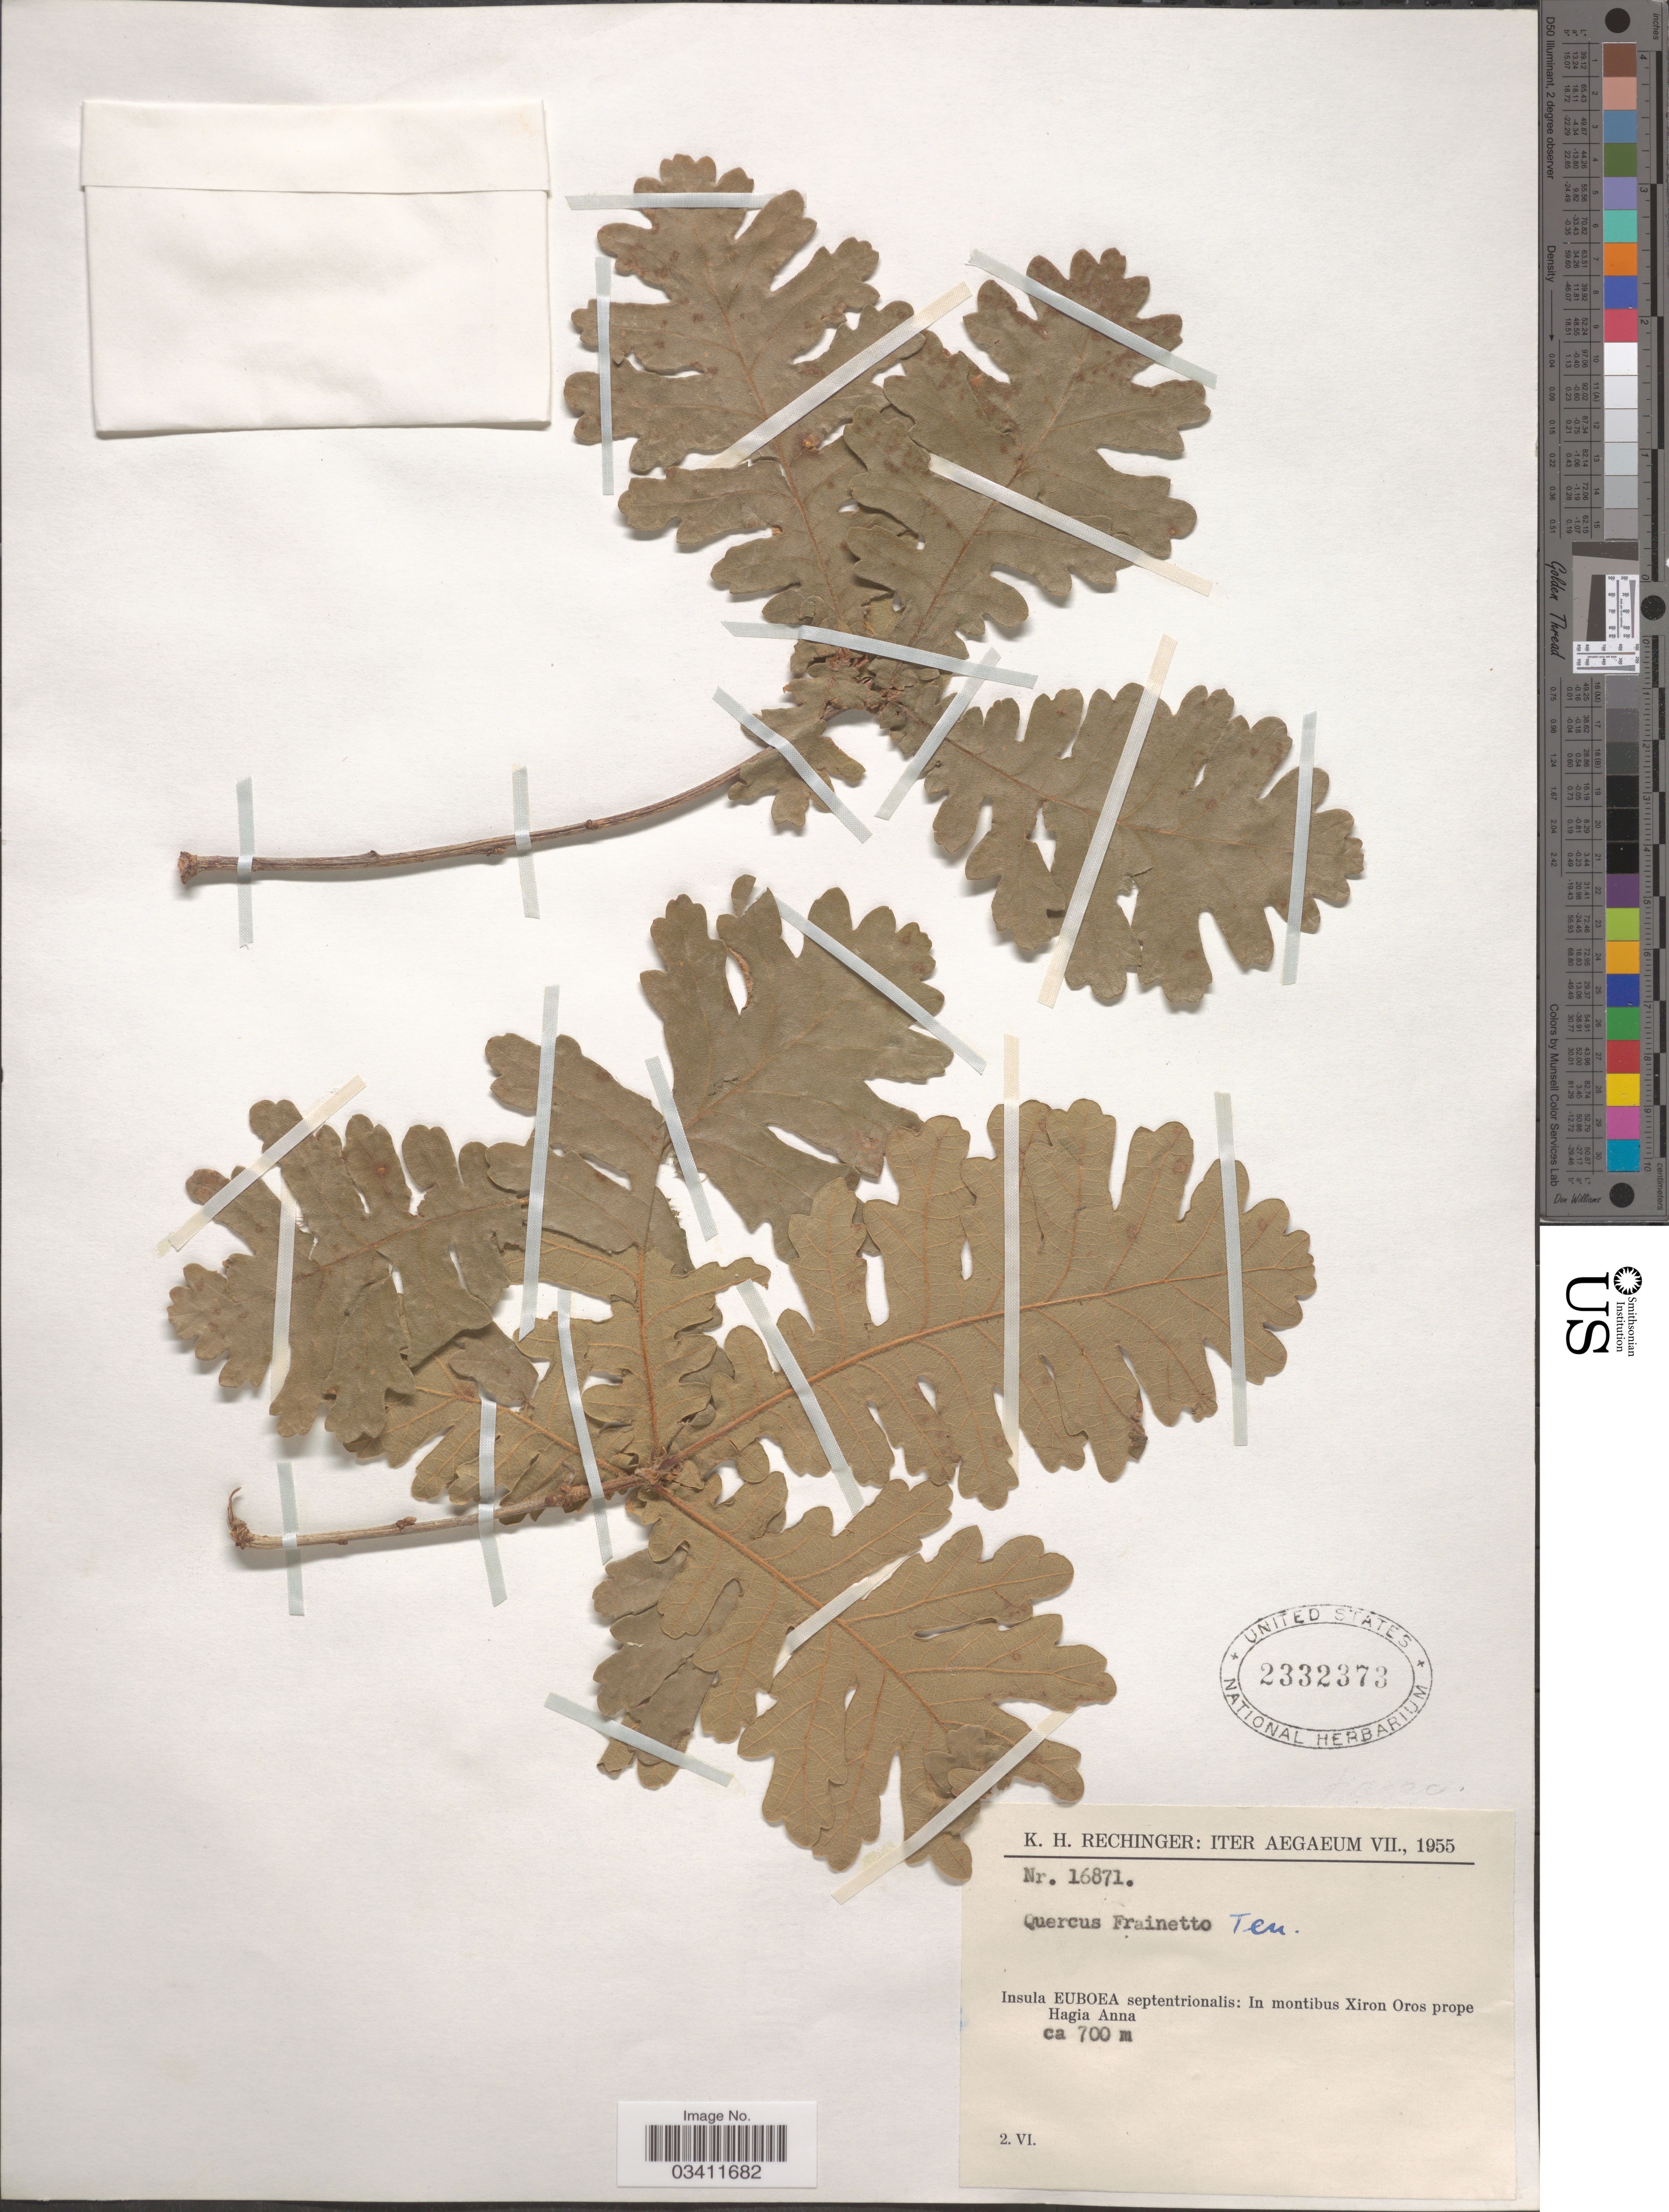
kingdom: Plantae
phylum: Tracheophyta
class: Magnoliopsida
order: Fagales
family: Fagaceae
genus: Quercus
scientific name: Quercus frainetto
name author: Ten.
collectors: K. H. Rechinger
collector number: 16871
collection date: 1955-06-02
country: Greece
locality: Aegaeum. Insula Euboea septentrionalis: In montibus Xiron Oros prope Hagia Anna.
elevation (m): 700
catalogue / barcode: US 2332373